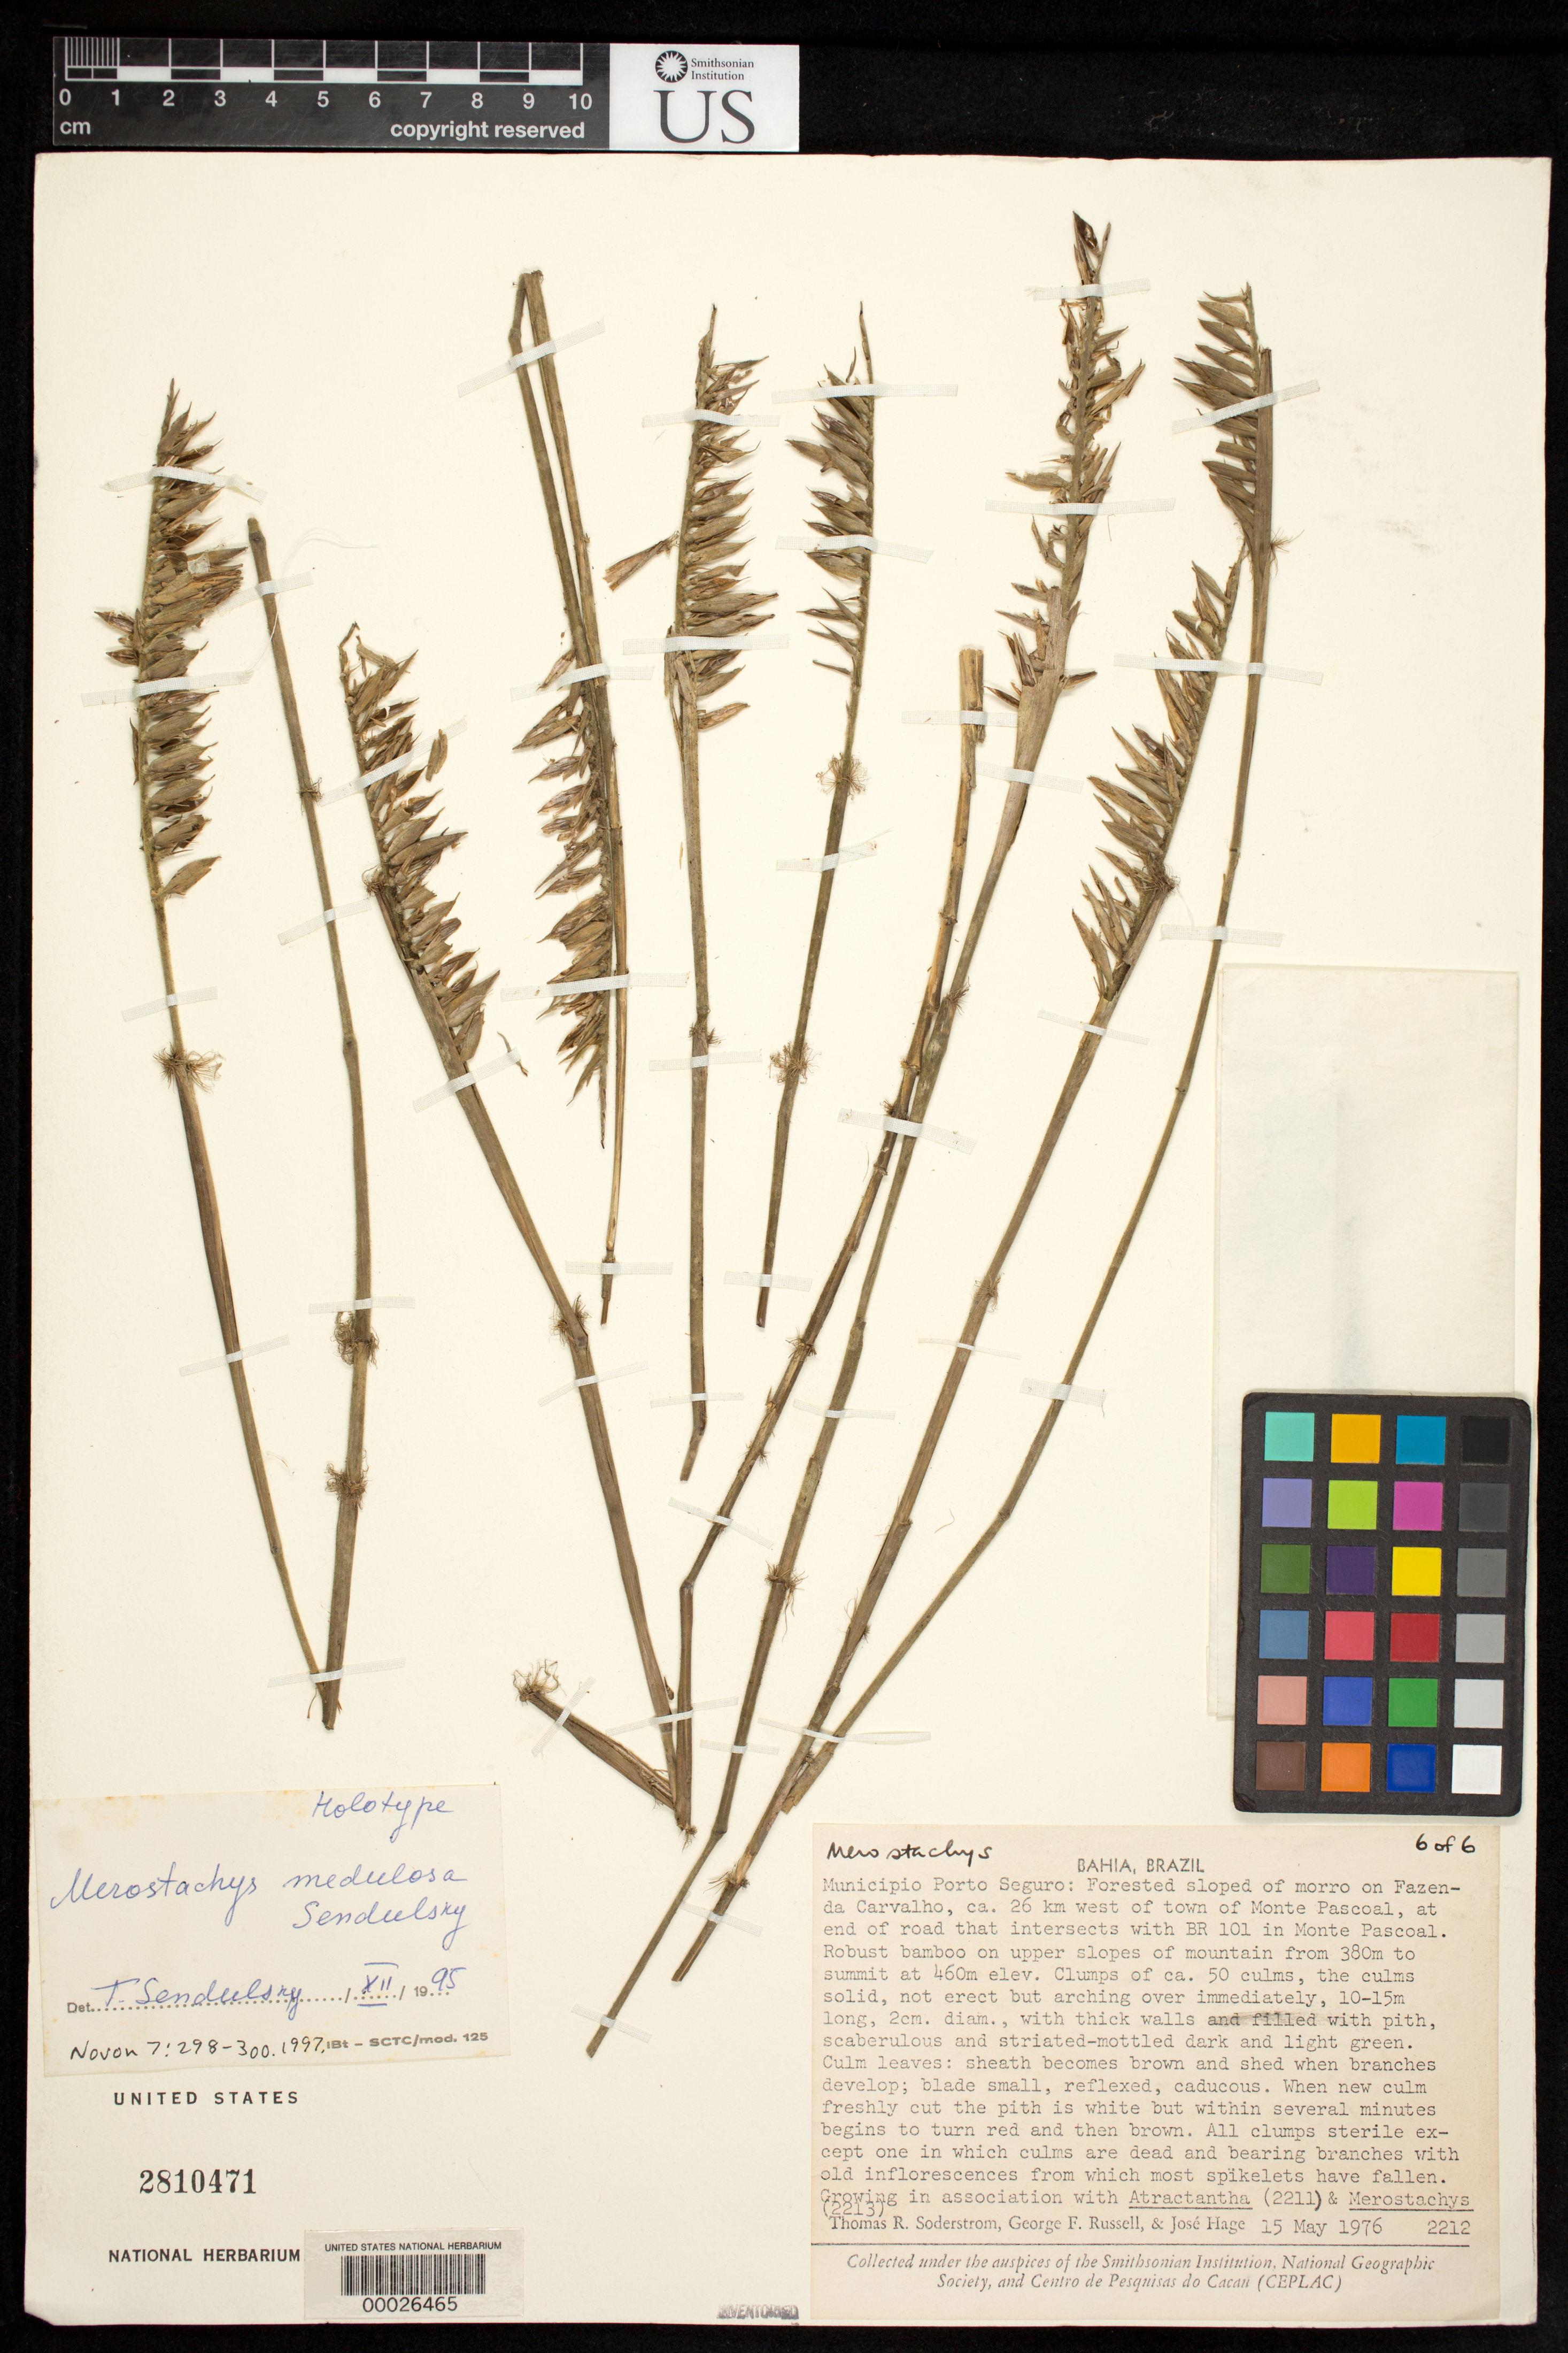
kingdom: Plantae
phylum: Tracheophyta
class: Liliopsida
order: Poales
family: Poaceae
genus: Merostachys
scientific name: Merostachys medullosa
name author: Send.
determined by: Sendulsky, T.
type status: Holotype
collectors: T. R. Soderstrom, G. Russell & J. Hage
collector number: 2212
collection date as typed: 15 May 1976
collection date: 1976-05-15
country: Brazil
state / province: Bahia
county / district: Pôrto Seguro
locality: Fazenda carvalho, monte pascoal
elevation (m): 380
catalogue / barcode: US 2810471